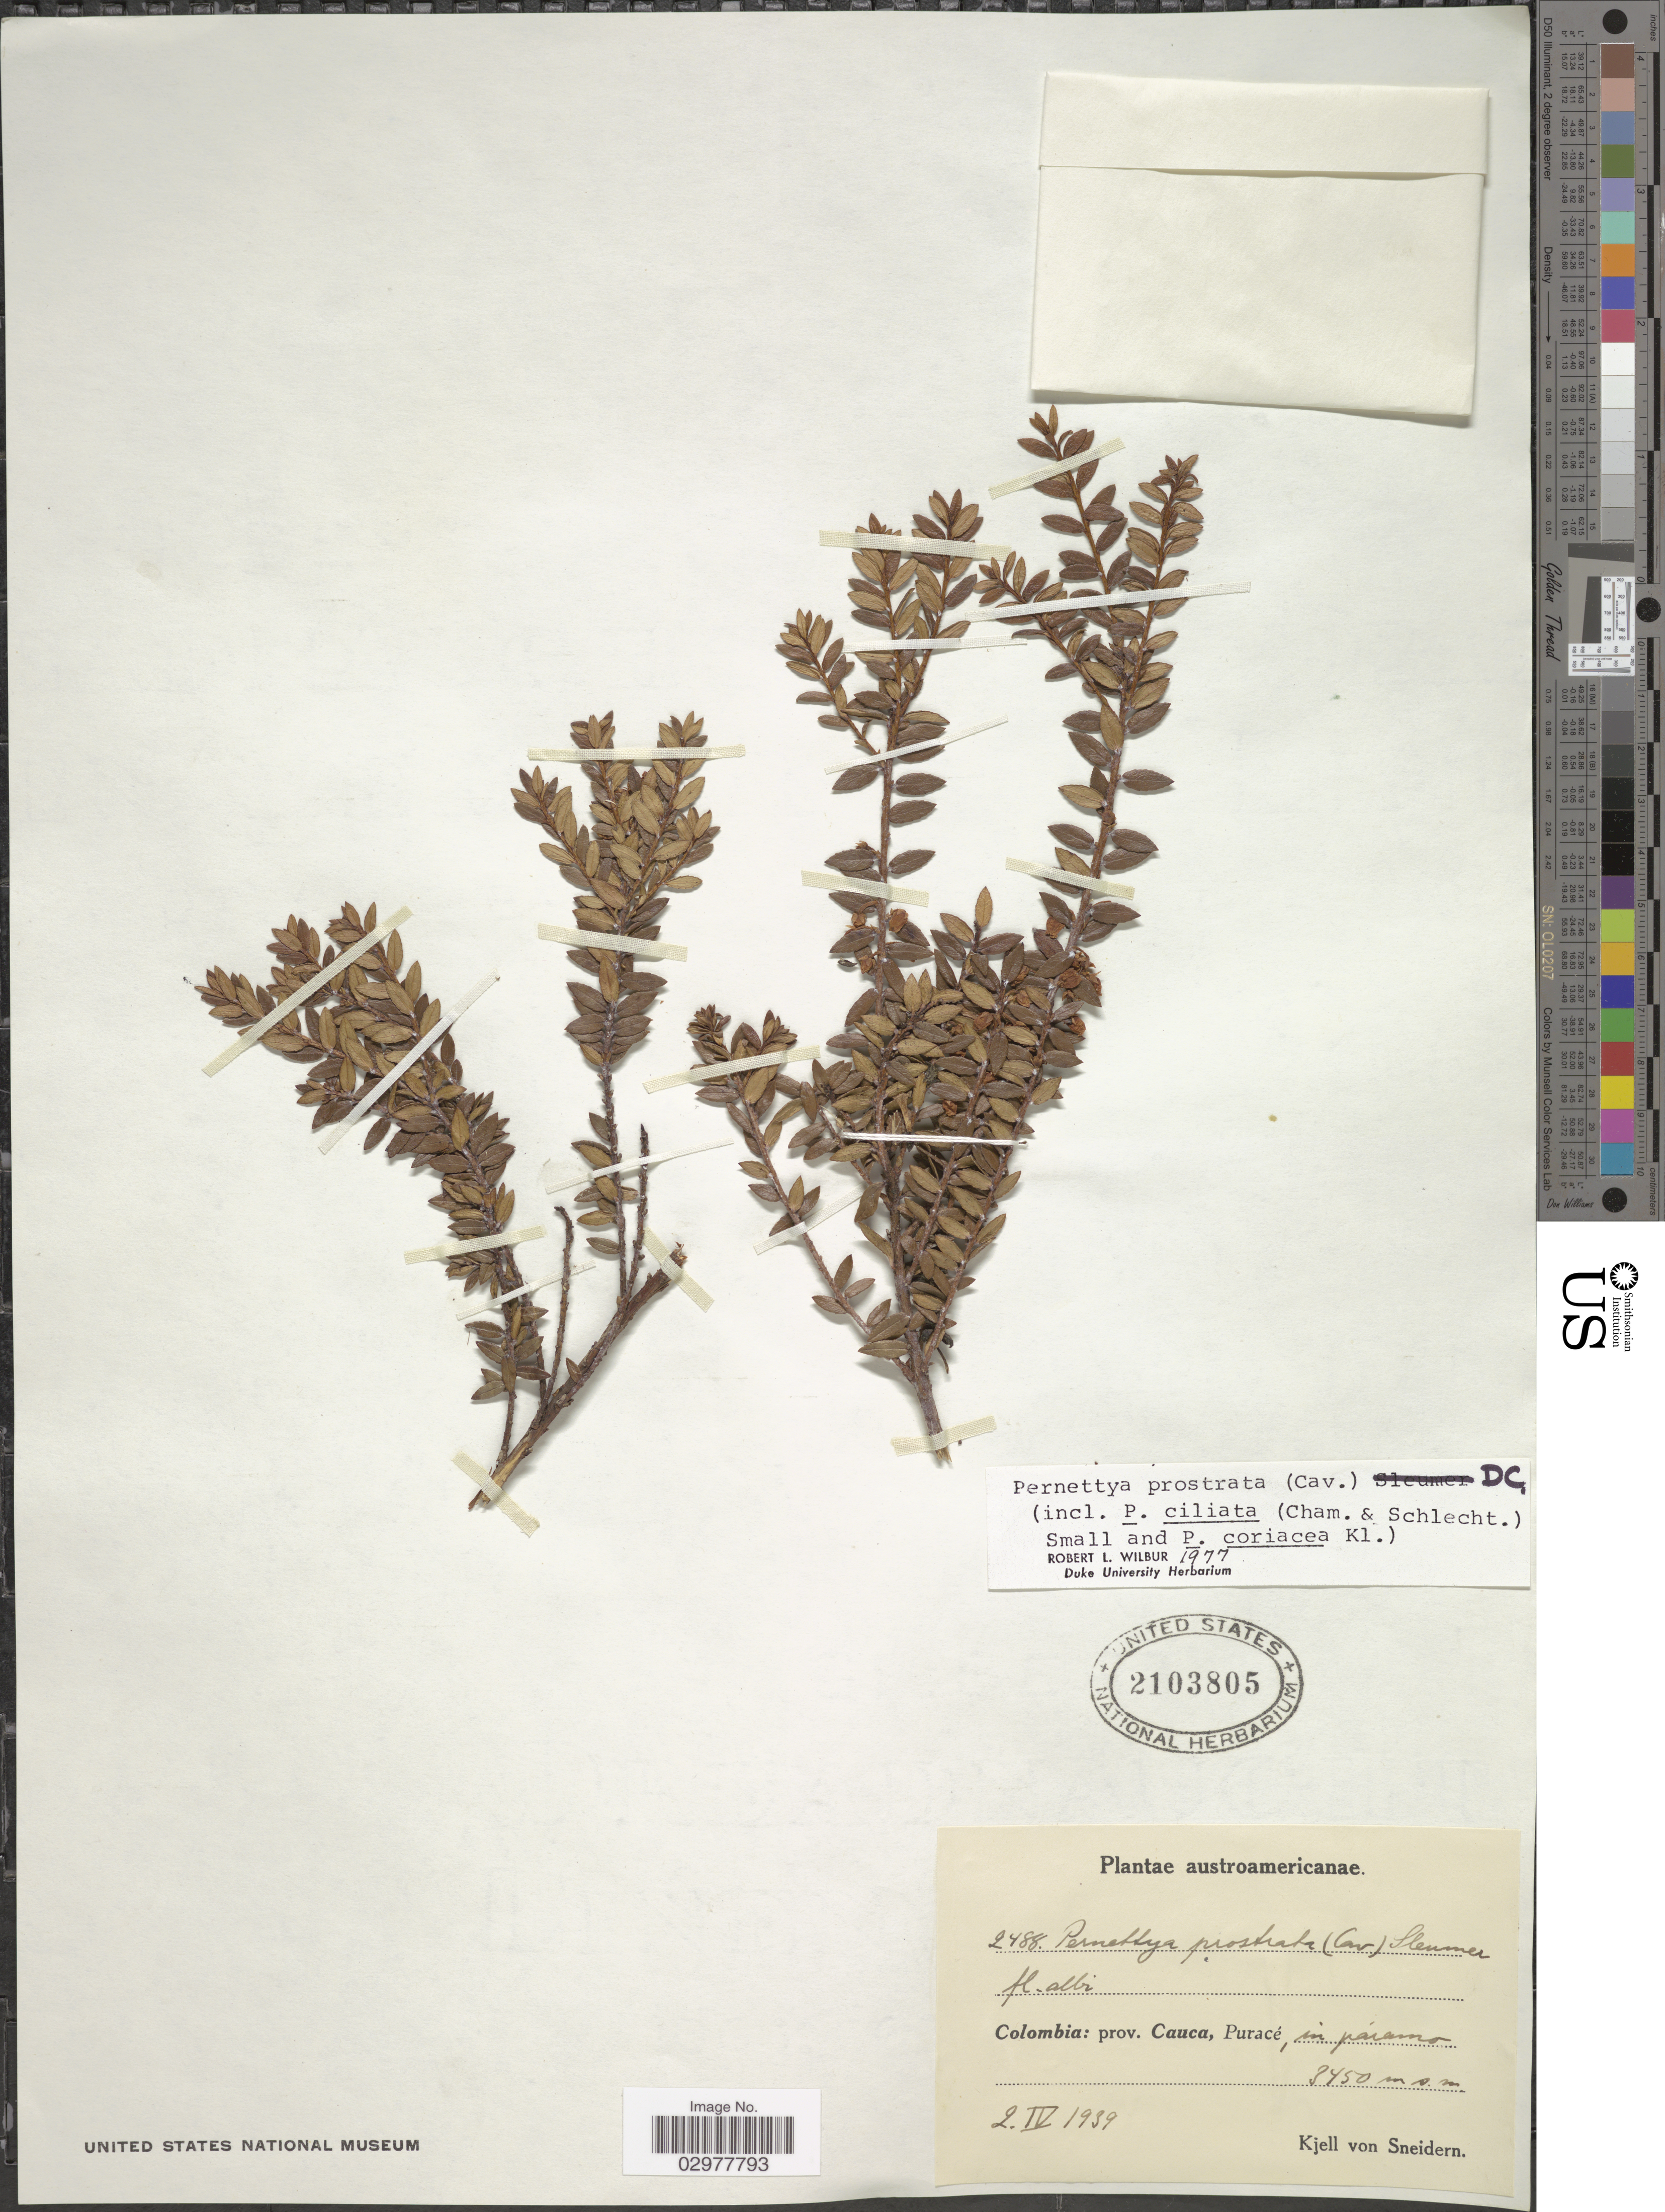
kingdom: Plantae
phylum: Tracheophyta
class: Magnoliopsida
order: Ericales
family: Ericaceae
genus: Pernettya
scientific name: Pernettya prostrata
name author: (Cav.) DC.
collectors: K. von Sneidern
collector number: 2488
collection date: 1939-04-02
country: Colombia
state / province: Cauca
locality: Puracé.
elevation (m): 3450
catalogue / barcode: US 2103805